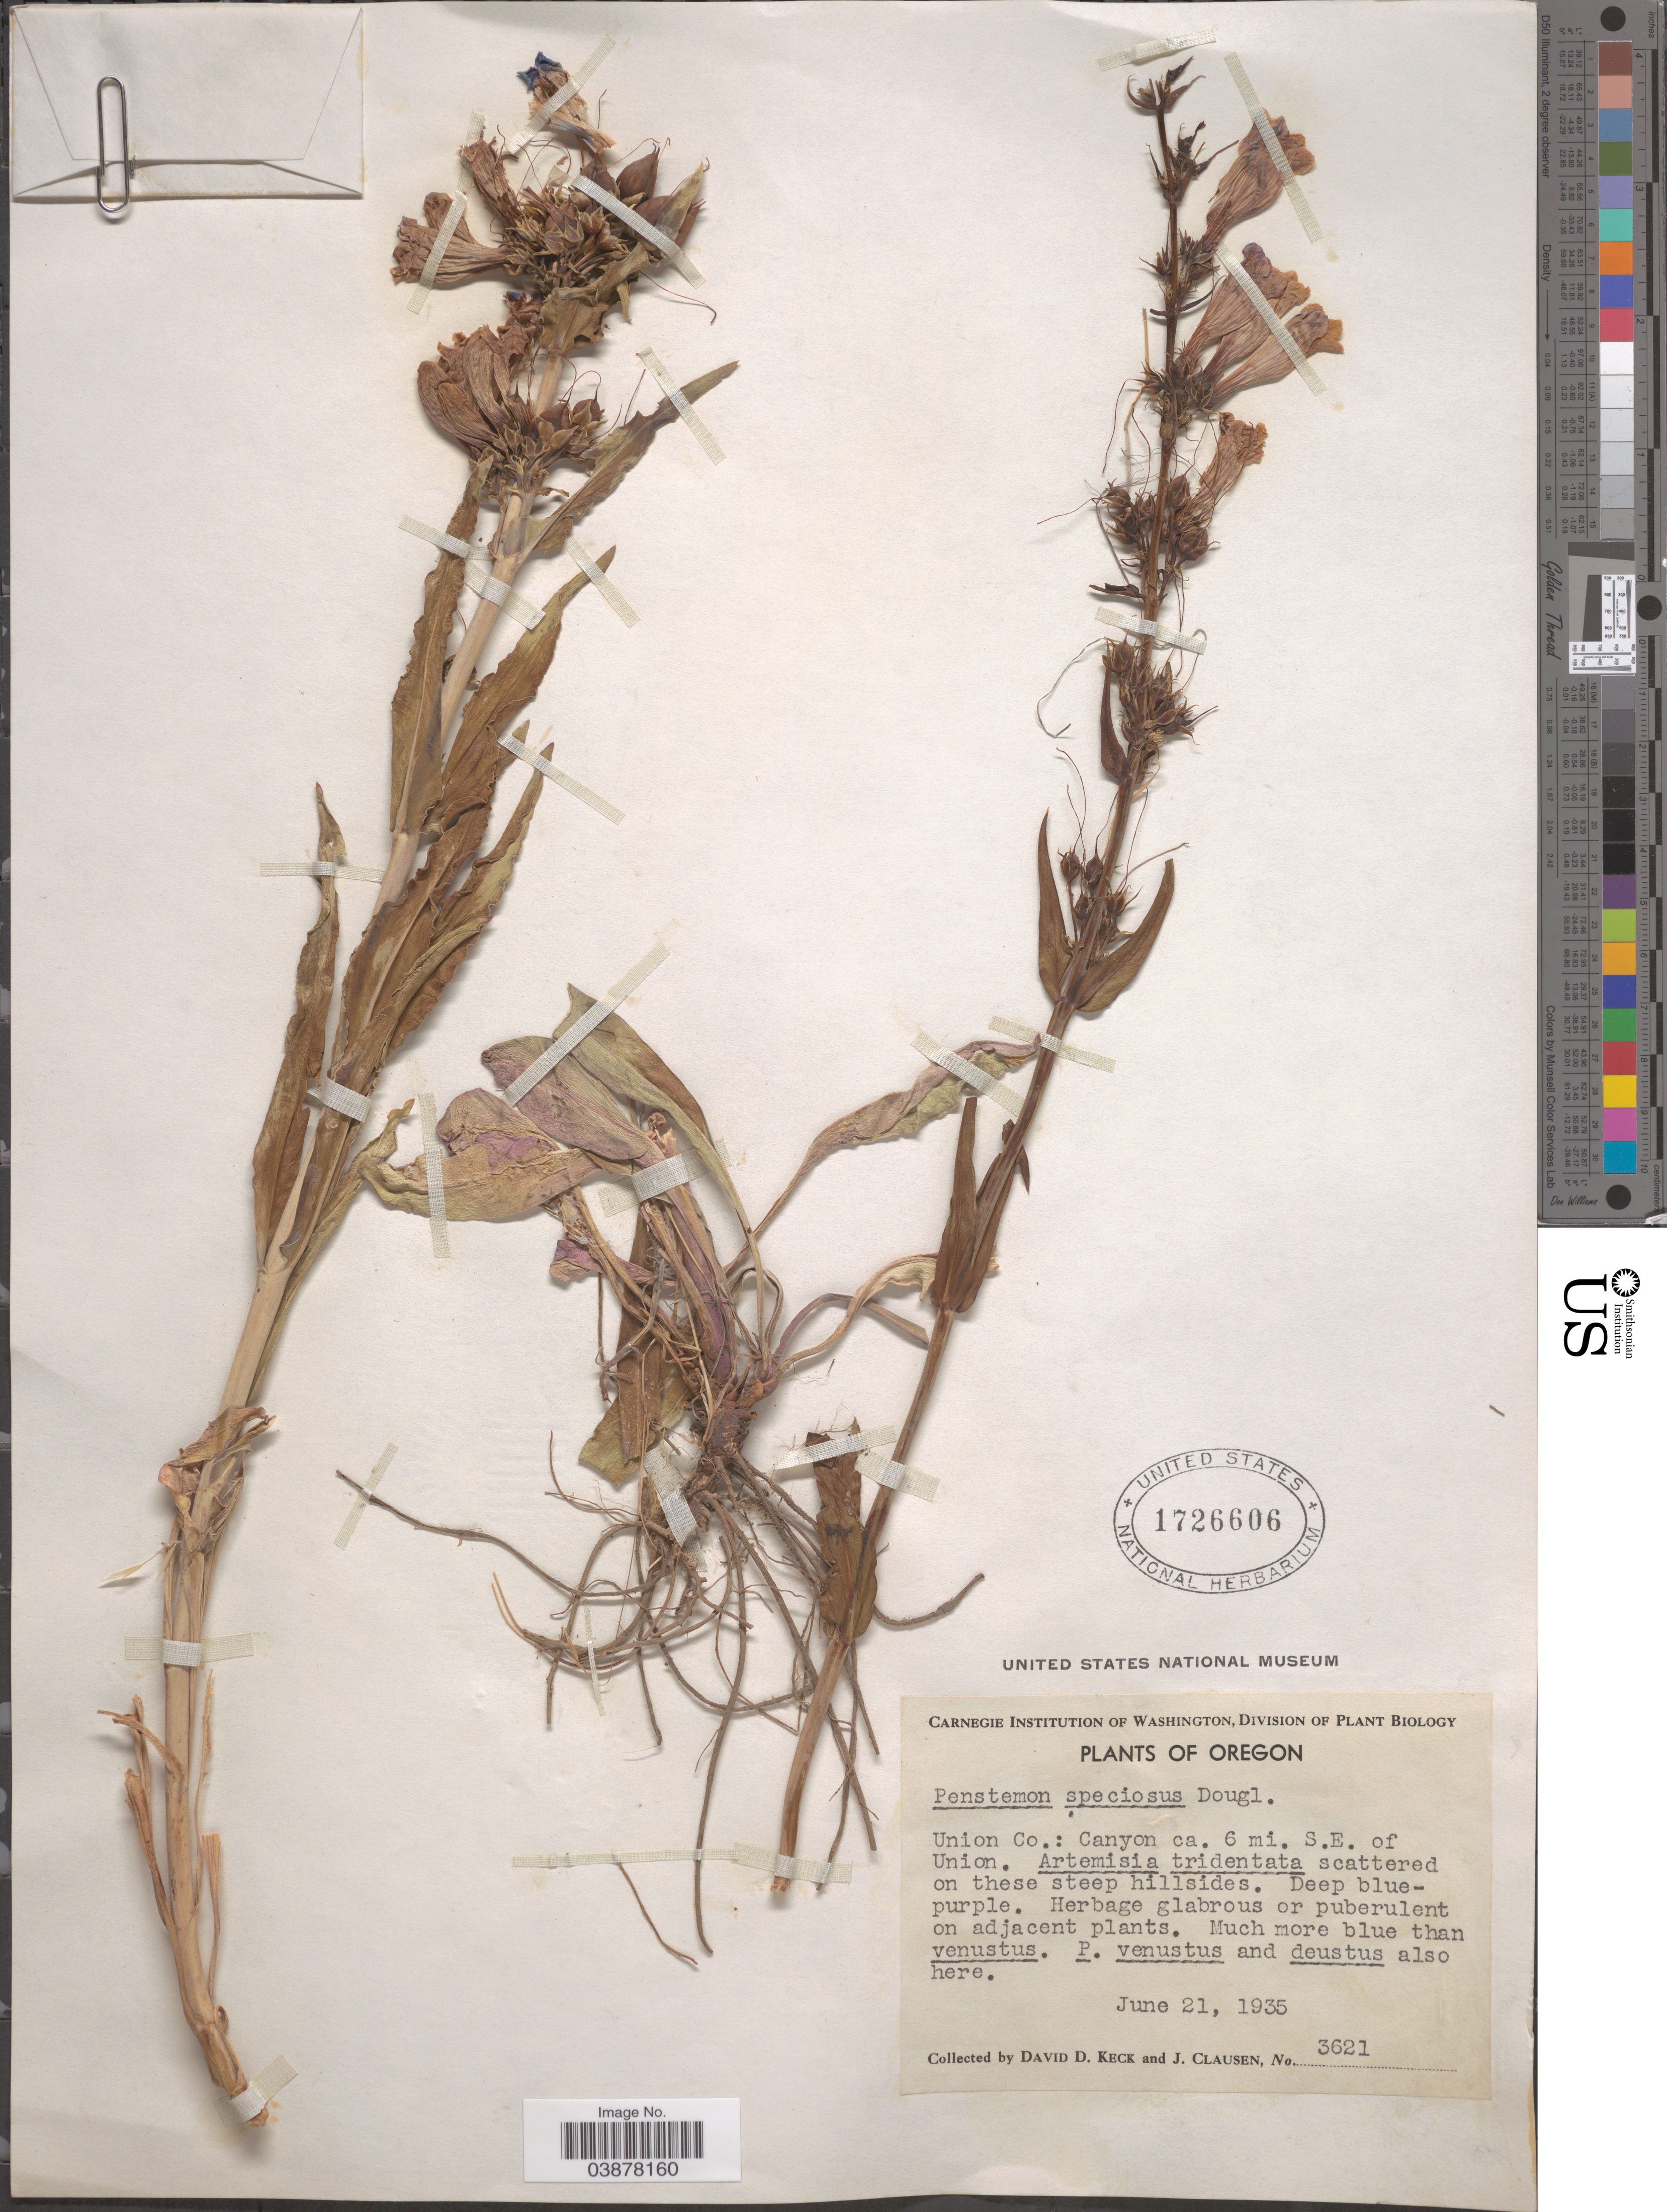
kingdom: Plantae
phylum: Tracheophyta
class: Magnoliopsida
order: Lamiales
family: Plantaginaceae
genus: Penstemon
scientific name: Penstemon speciosus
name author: Douglas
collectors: D. D. Keck & J. Clausen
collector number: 3621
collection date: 1935-06-21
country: United States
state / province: Oregon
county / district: Union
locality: Union Co.: Canyon ca. 6 mi. S.E. of Union.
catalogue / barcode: US 1726606